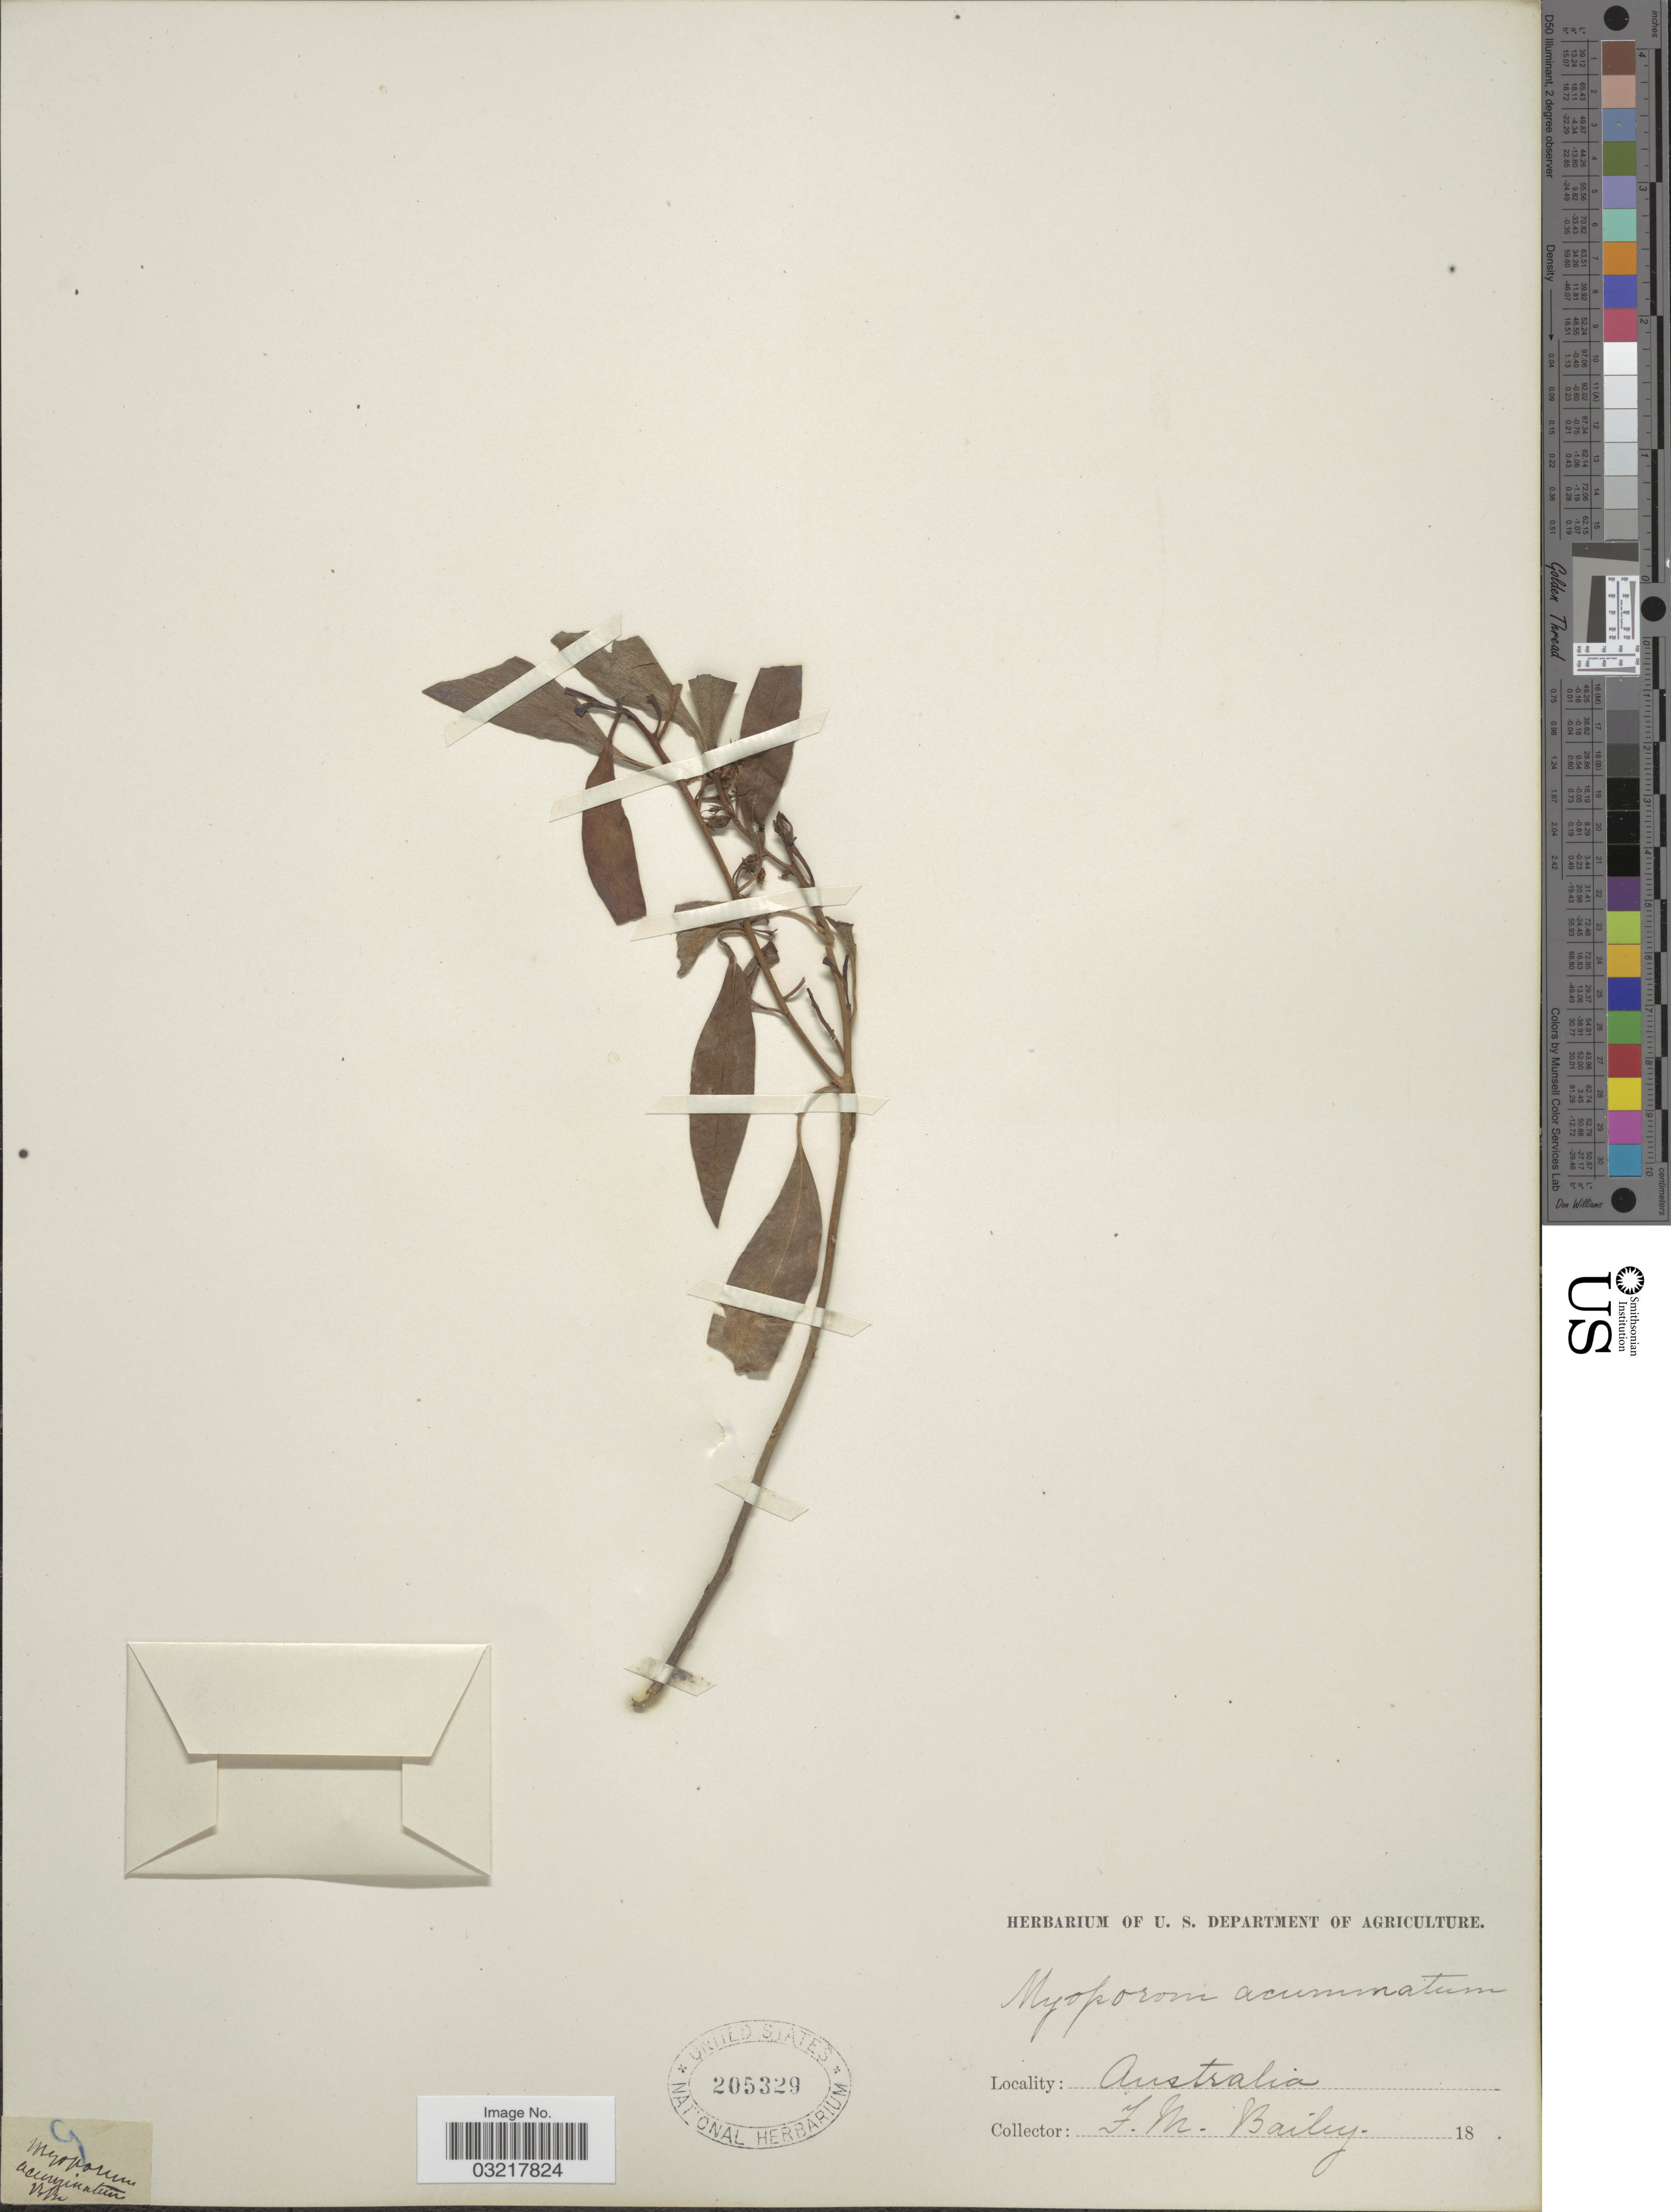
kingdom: Plantae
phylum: Tracheophyta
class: Magnoliopsida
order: Lamiales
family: Scrophulariaceae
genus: Myoporum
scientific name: Myoporum acuminatum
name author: R. Br.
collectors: F. M. Bailey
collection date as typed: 18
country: Australia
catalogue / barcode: US 205329